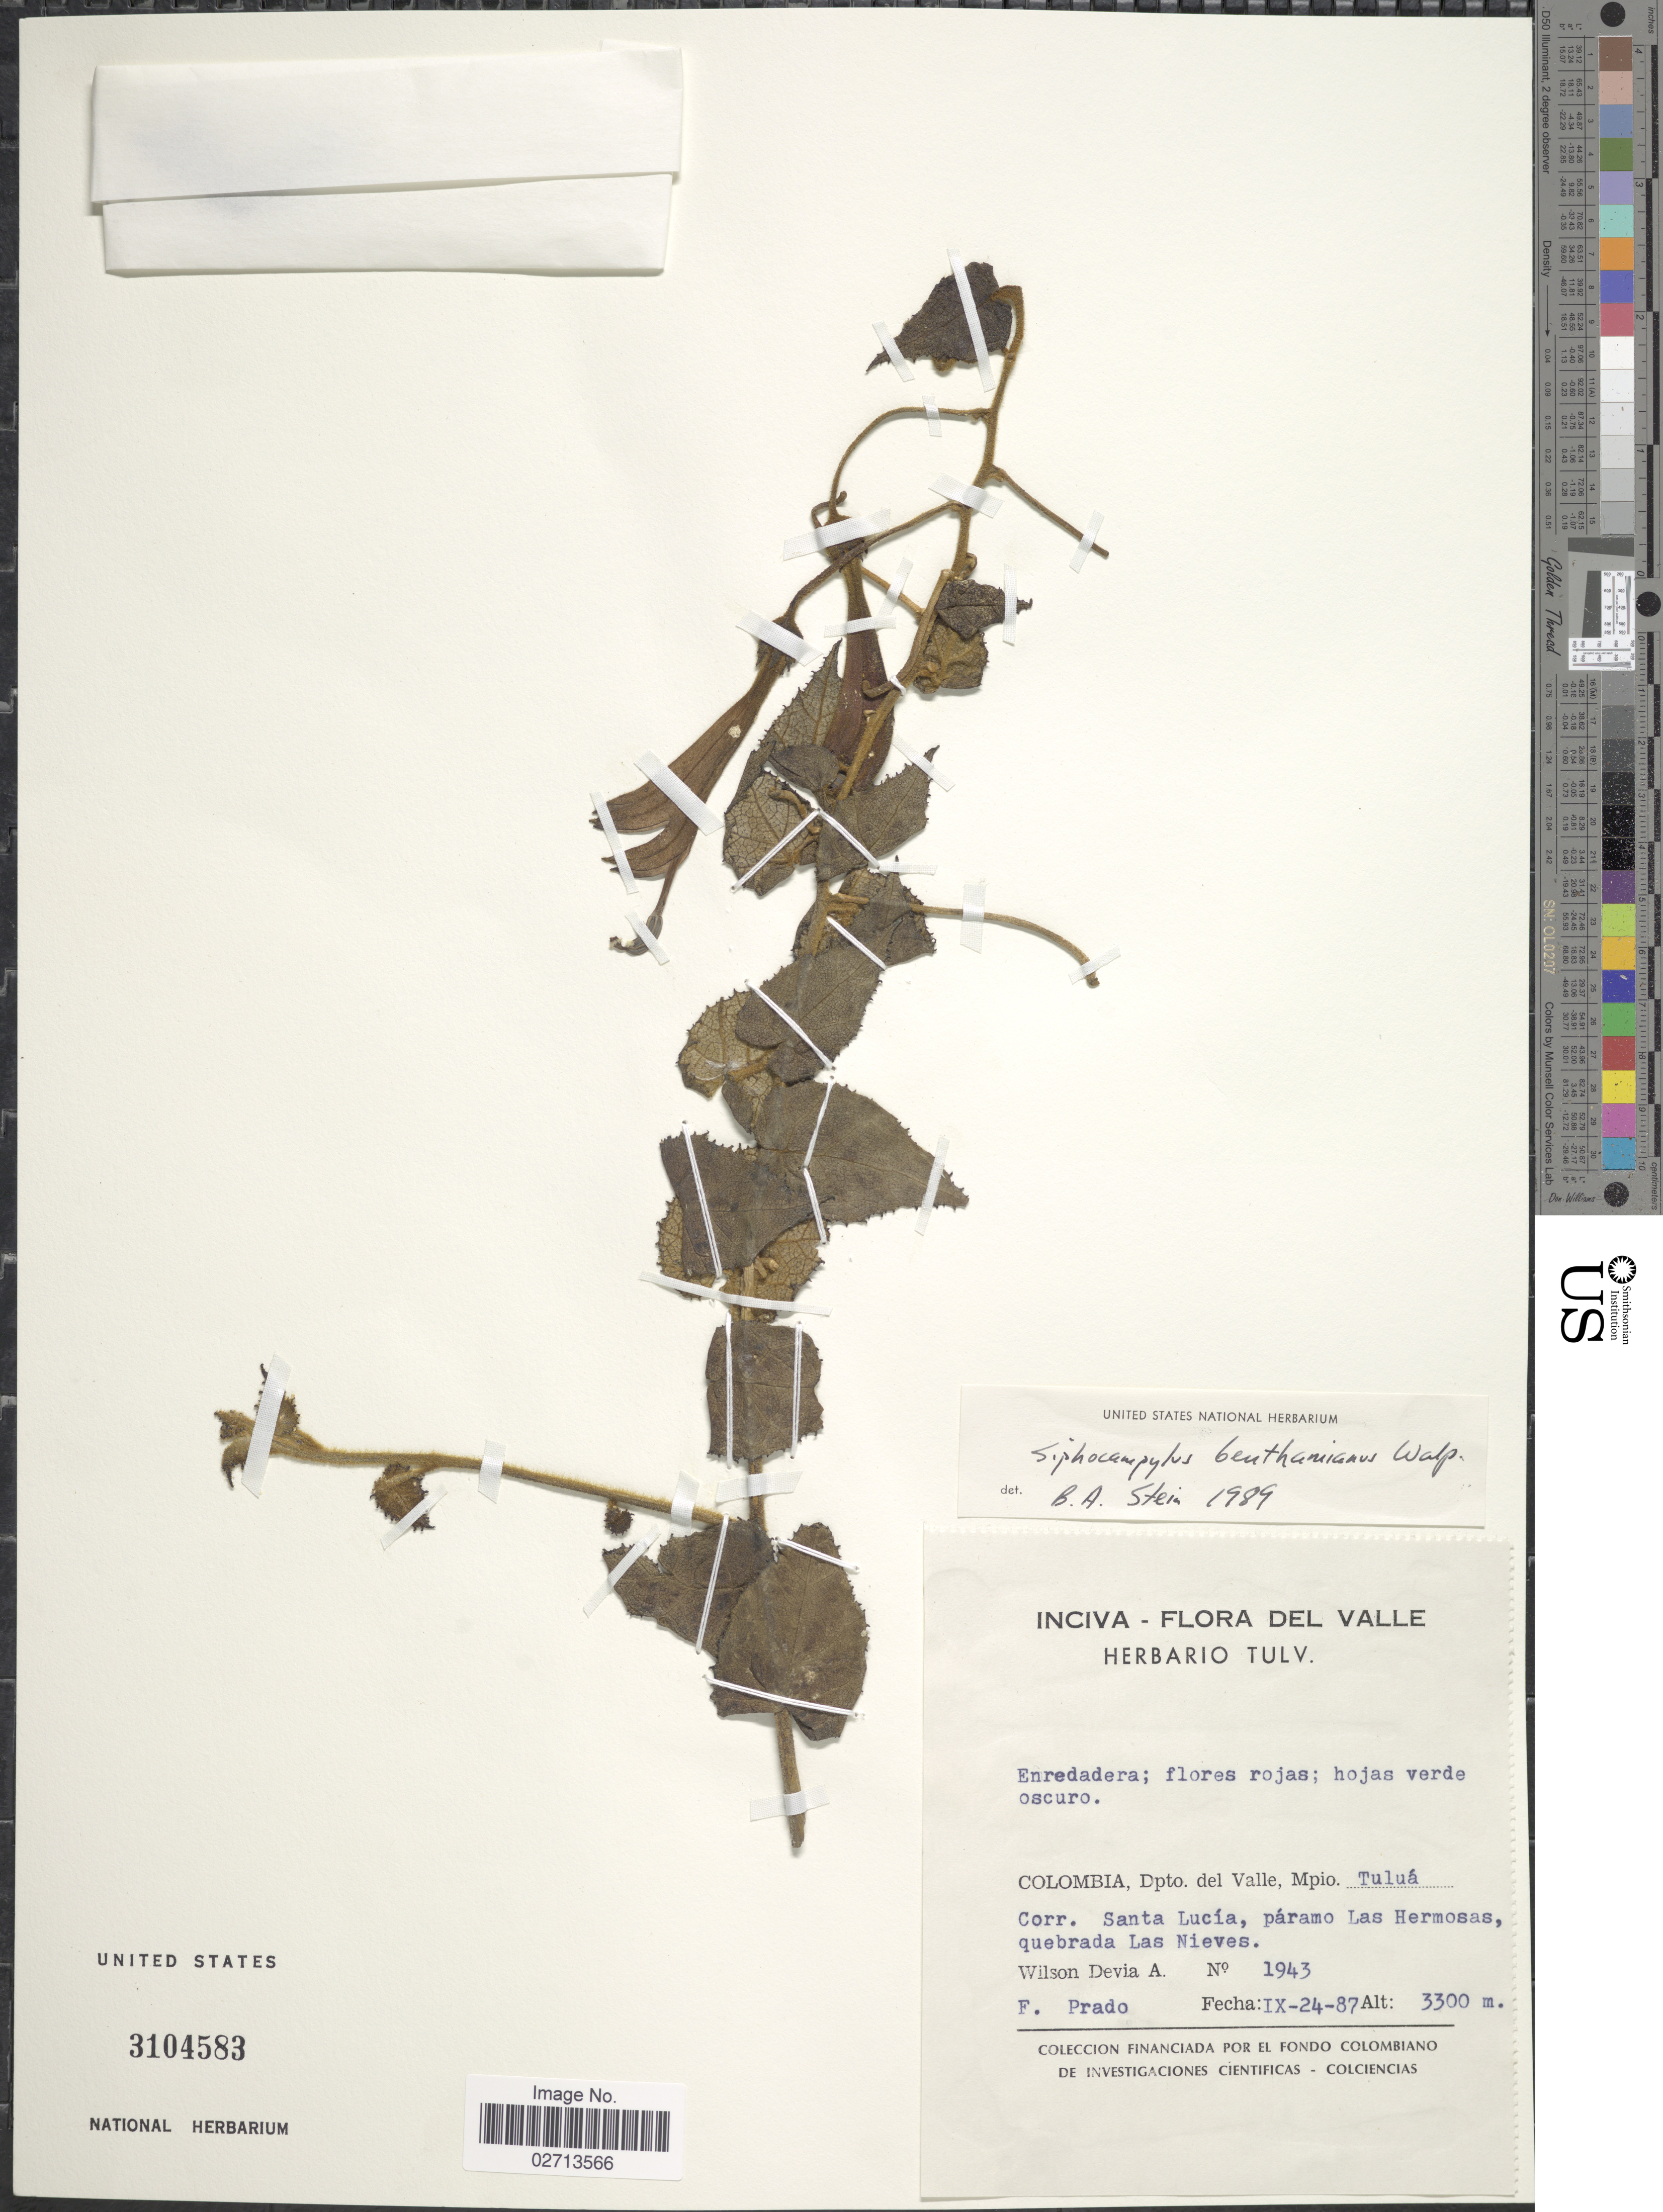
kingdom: Plantae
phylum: Tracheophyta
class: Magnoliopsida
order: Asterales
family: Campanulaceae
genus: Siphocampylus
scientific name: Siphocampylus benthamianus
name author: Walp.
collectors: W. Devia A. & F. Prado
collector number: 1943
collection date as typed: Transcribed d/m/y: 24/9/87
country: Colombia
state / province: Valle del Cauca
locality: Dpto. del Valle. Mpio. Tulua Corr. Santa Lucia, paramo Las Hermosas, quebrada Las Nieves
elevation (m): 3300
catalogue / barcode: US 3104583